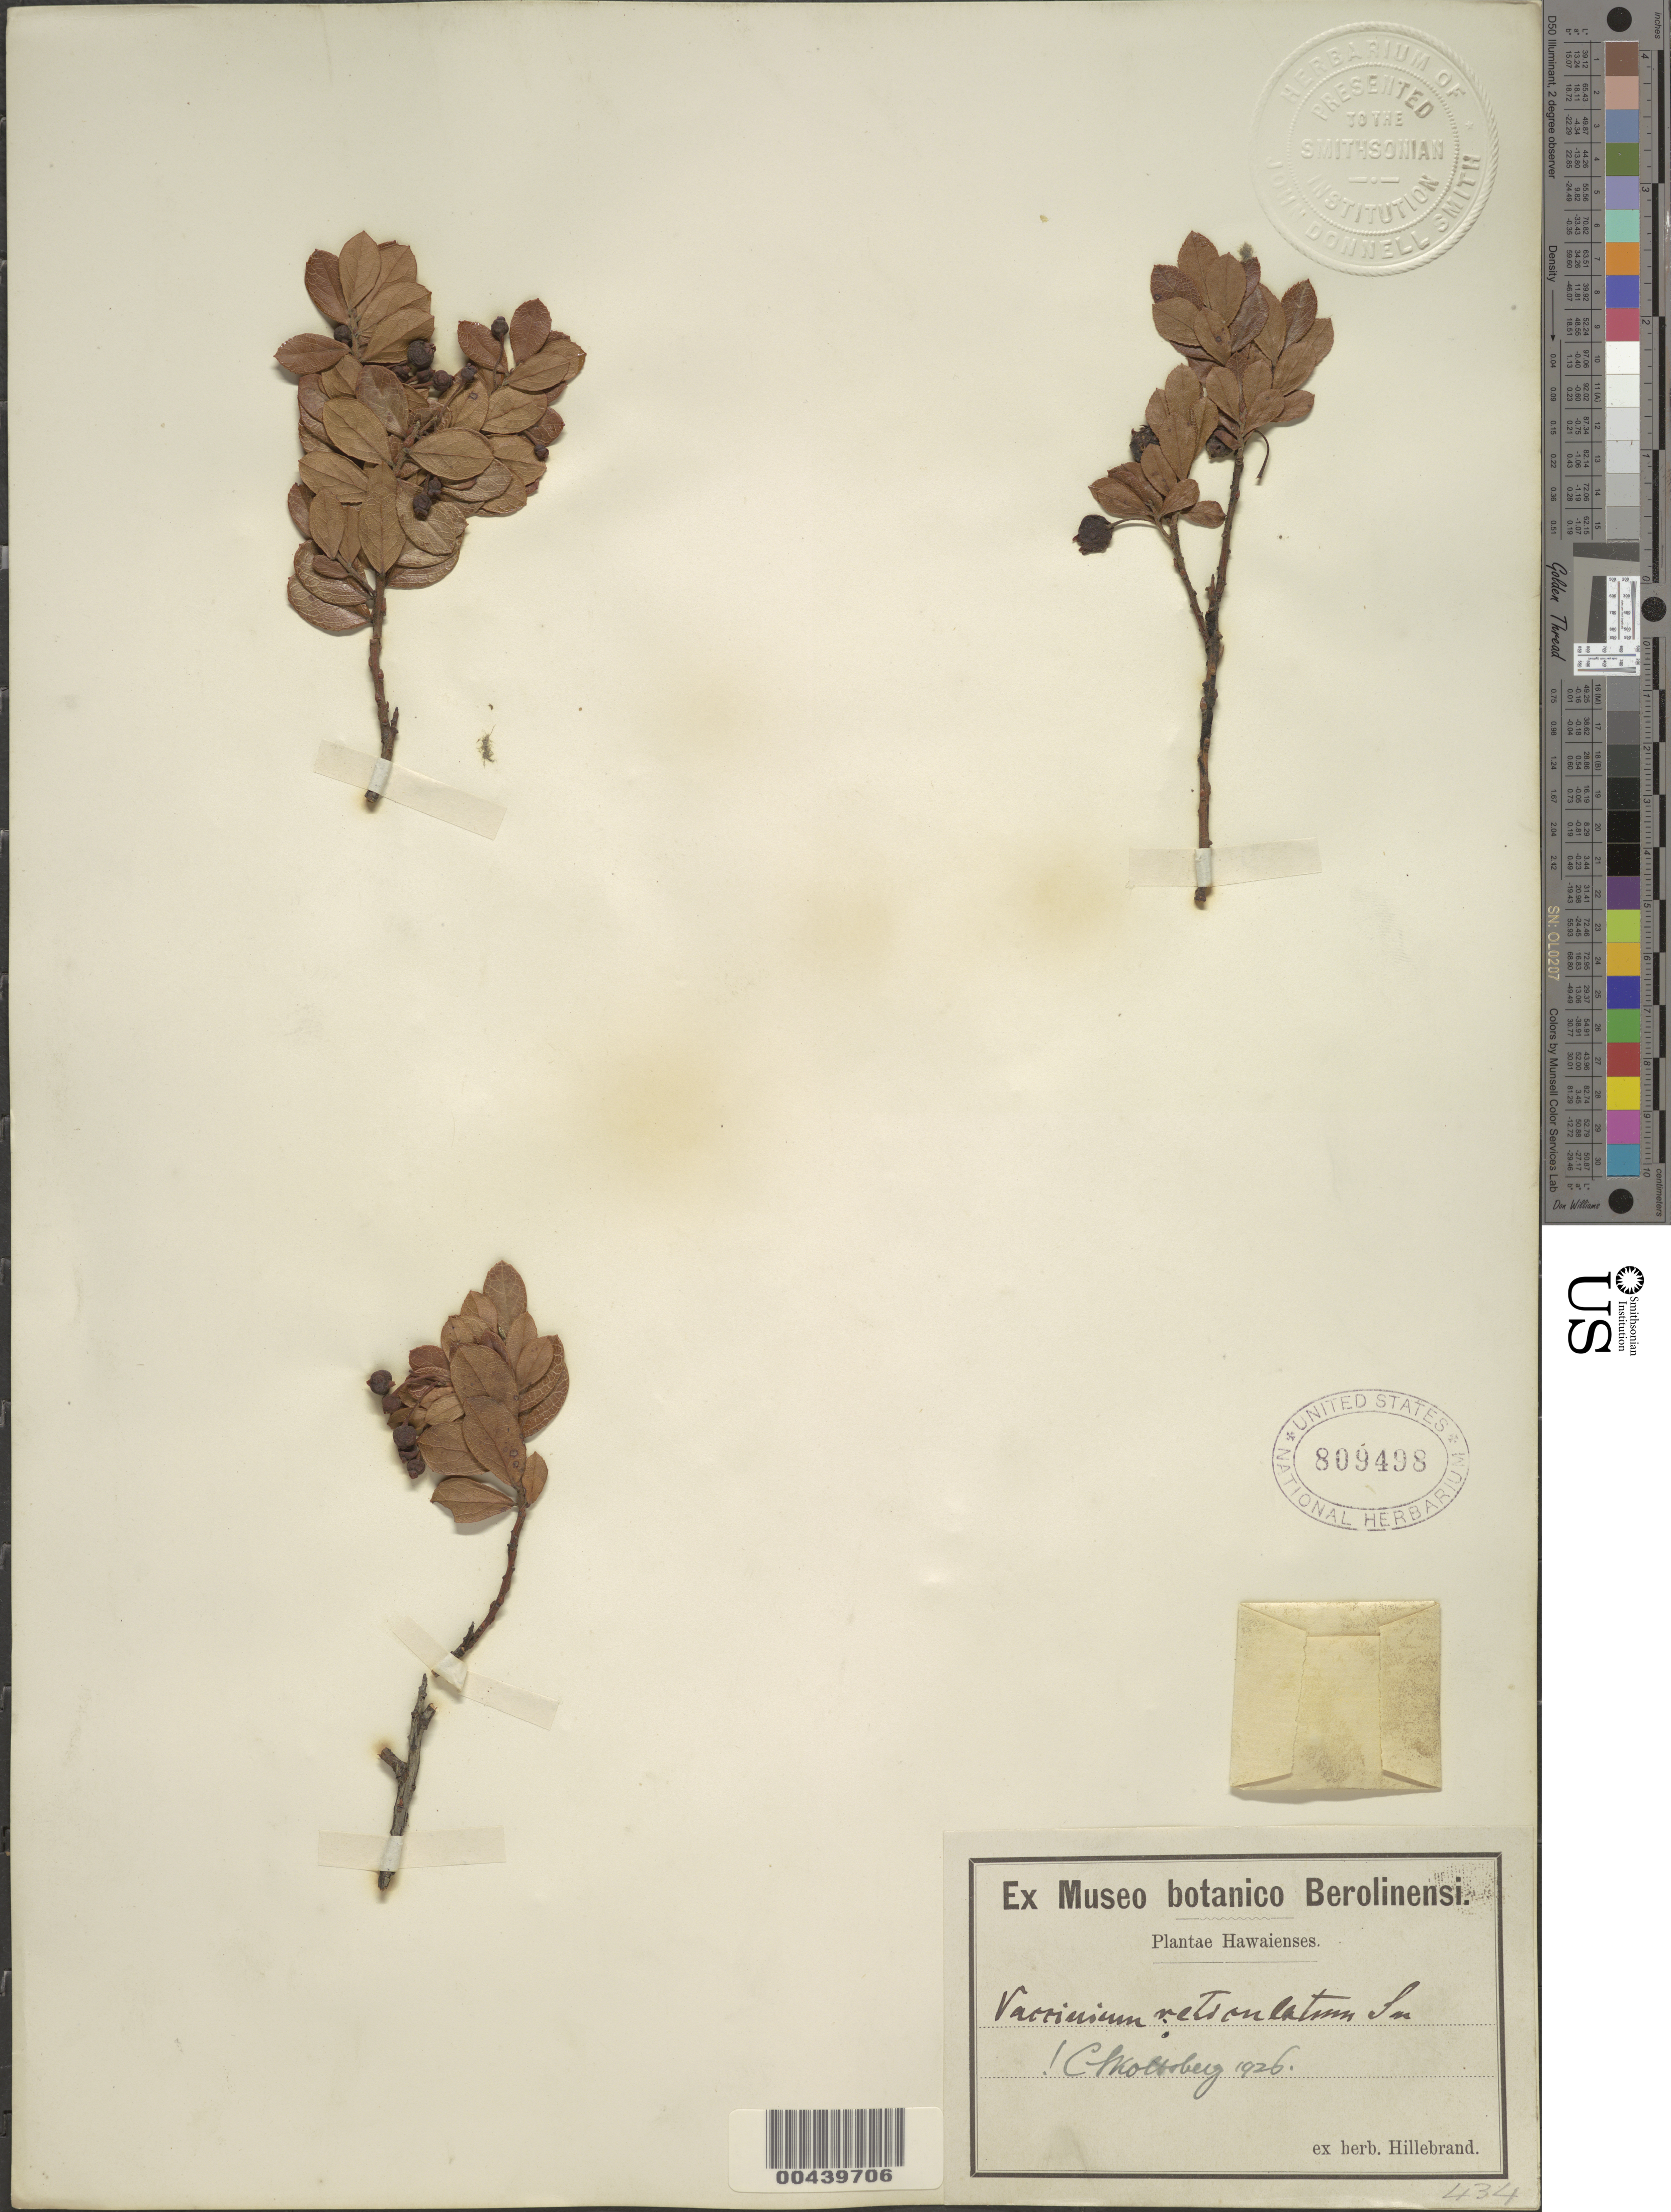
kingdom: Plantae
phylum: Tracheophyta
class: Magnoliopsida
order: Ericales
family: Ericaceae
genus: Vaccinium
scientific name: Vaccinium reticulatum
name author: Sm.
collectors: C. Skottsberg & ex herb. Hillebrand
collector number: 434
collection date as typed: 1926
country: United States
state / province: Hawaii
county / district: Hawaii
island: Hawaii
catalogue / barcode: US 809498